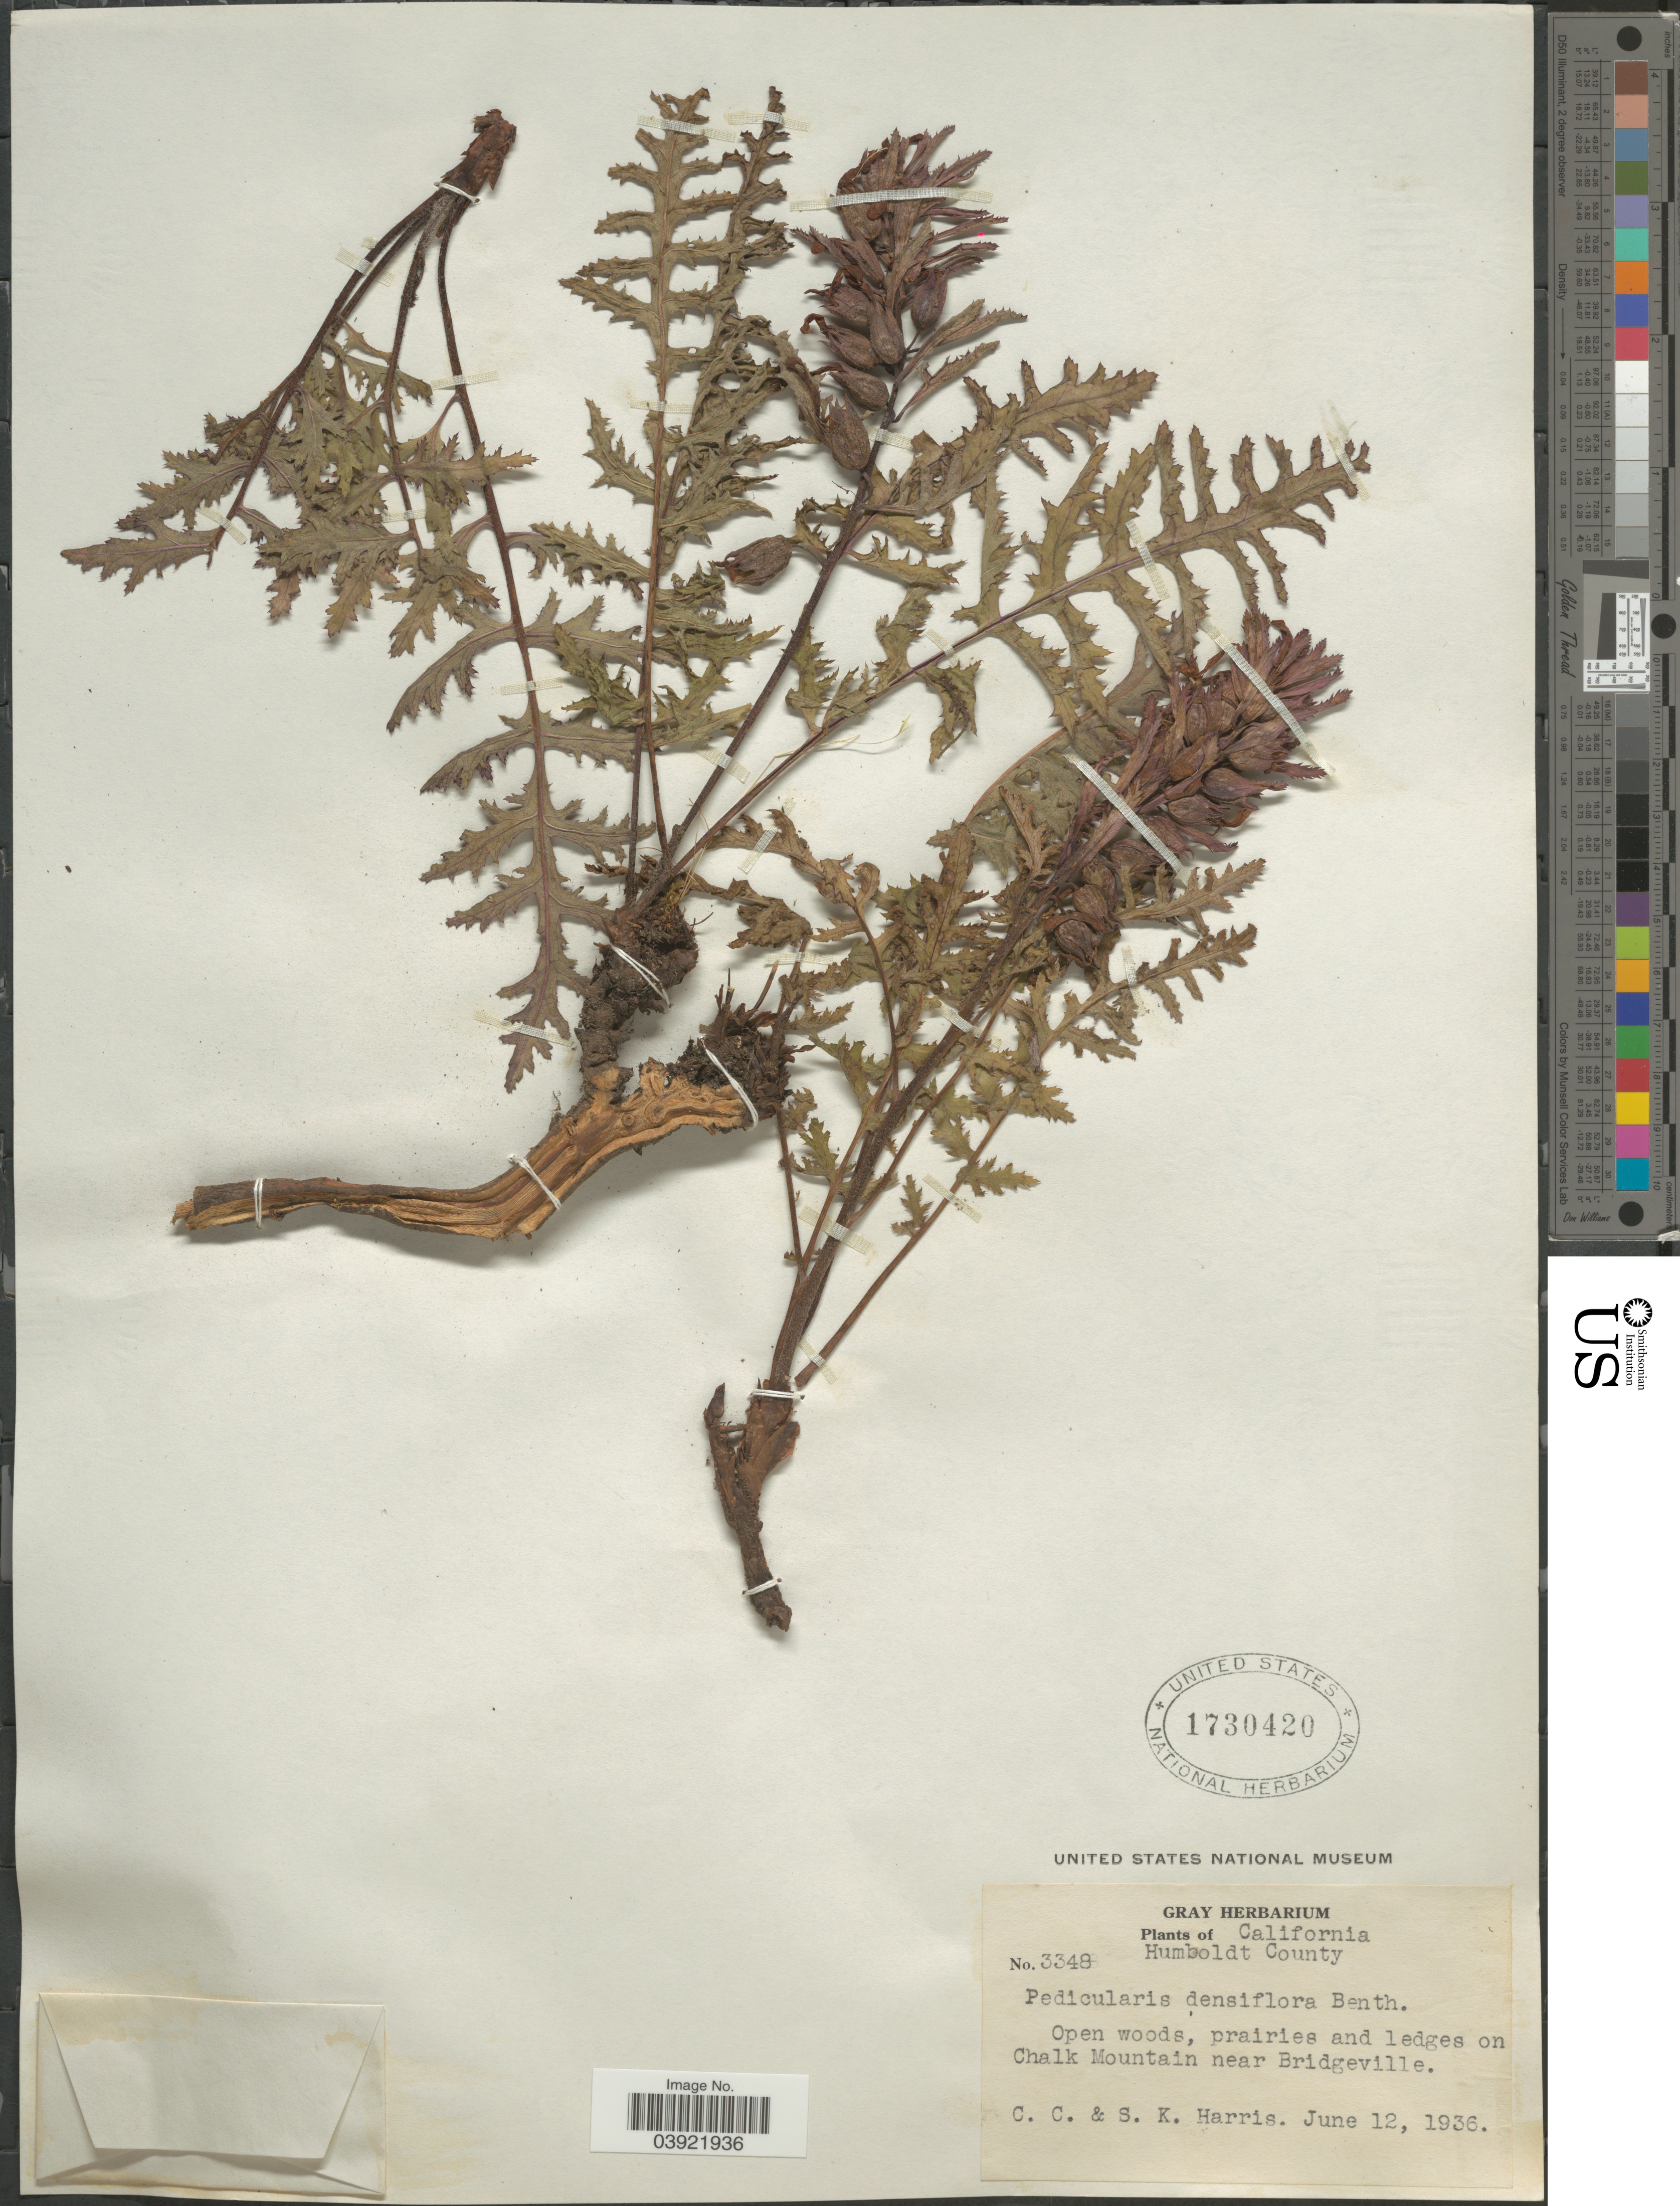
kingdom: Plantae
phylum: Tracheophyta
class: Magnoliopsida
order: Lamiales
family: Orobanchaceae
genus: Pedicularis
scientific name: Pedicularis densiflora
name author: Benth.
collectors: C. C. Harris & S. K. Harris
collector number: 3348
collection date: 1936-06-12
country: United States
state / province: California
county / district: Humboldt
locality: Humboldt County. Open woods, prairies and ledges on Chalk Mountain near Bridgeville.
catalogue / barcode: US 1730420